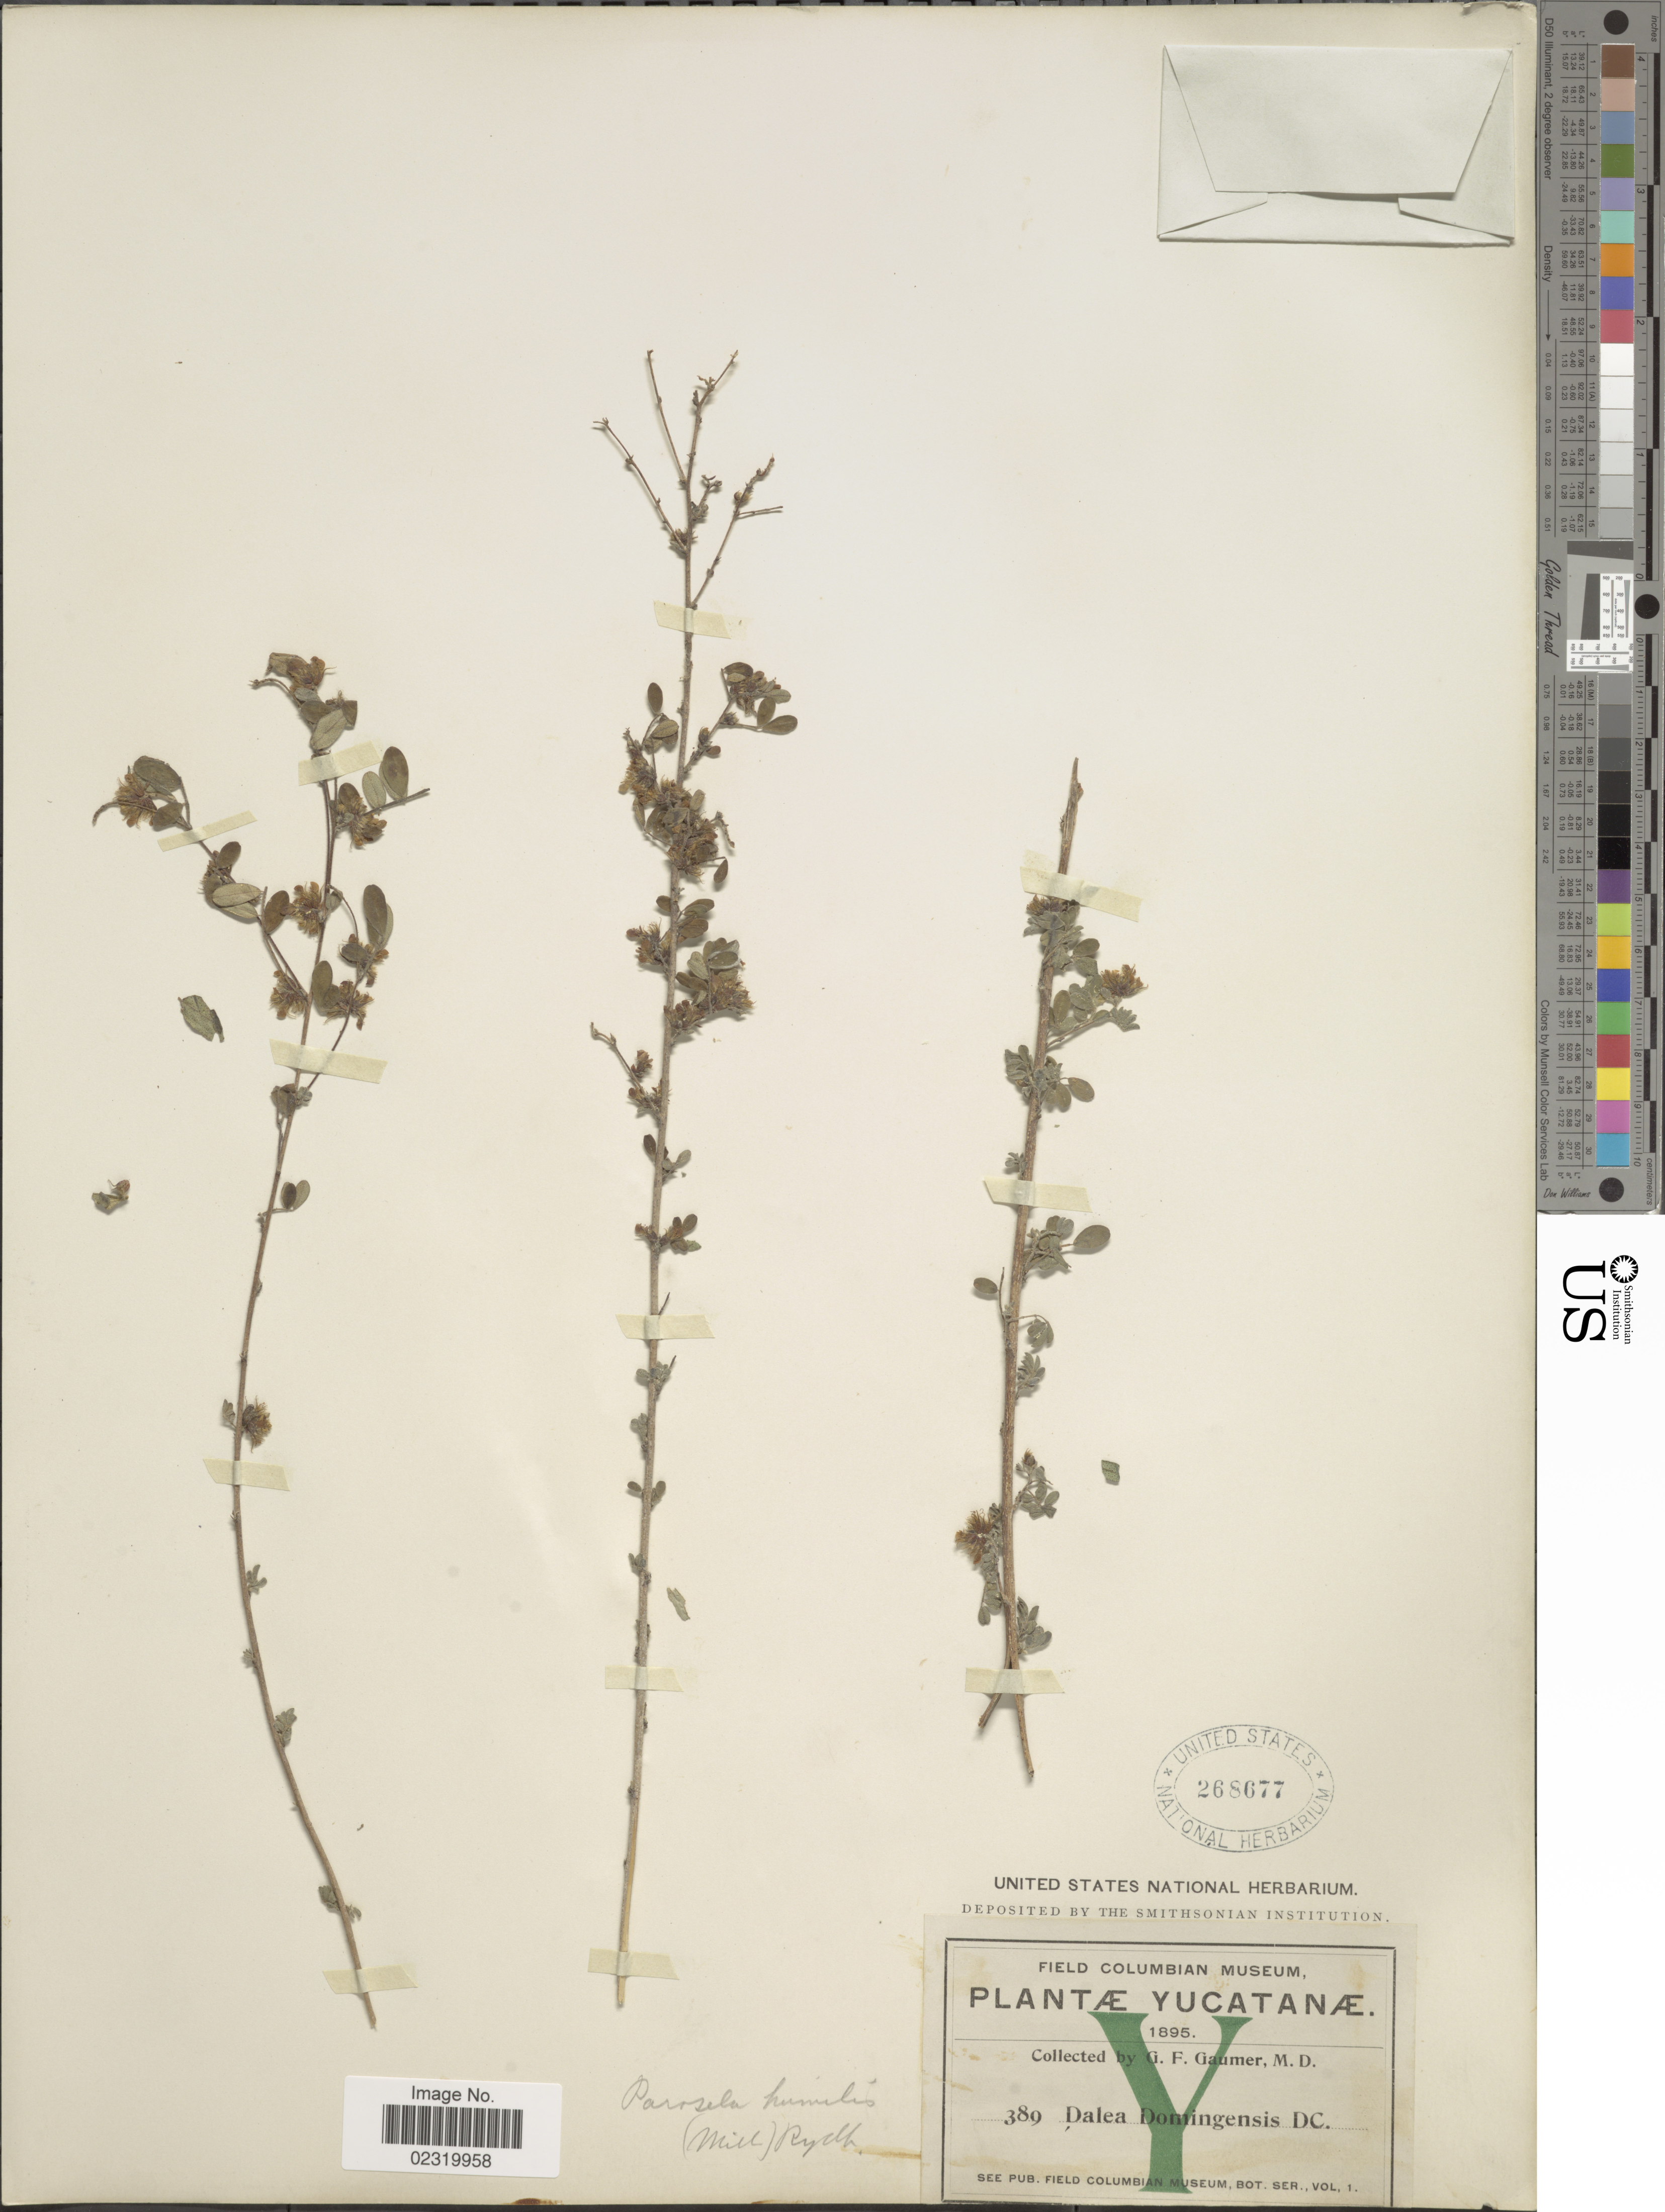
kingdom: Plantae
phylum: Tracheophyta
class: Magnoliopsida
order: Fabales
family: Fabaceae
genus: Dalea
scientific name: Dalea scandens var. paucifolia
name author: (J.M. Coult.) Barneby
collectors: G. F. Gaumer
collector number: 389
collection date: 1895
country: Mexico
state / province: Yucatán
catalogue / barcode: US 268677